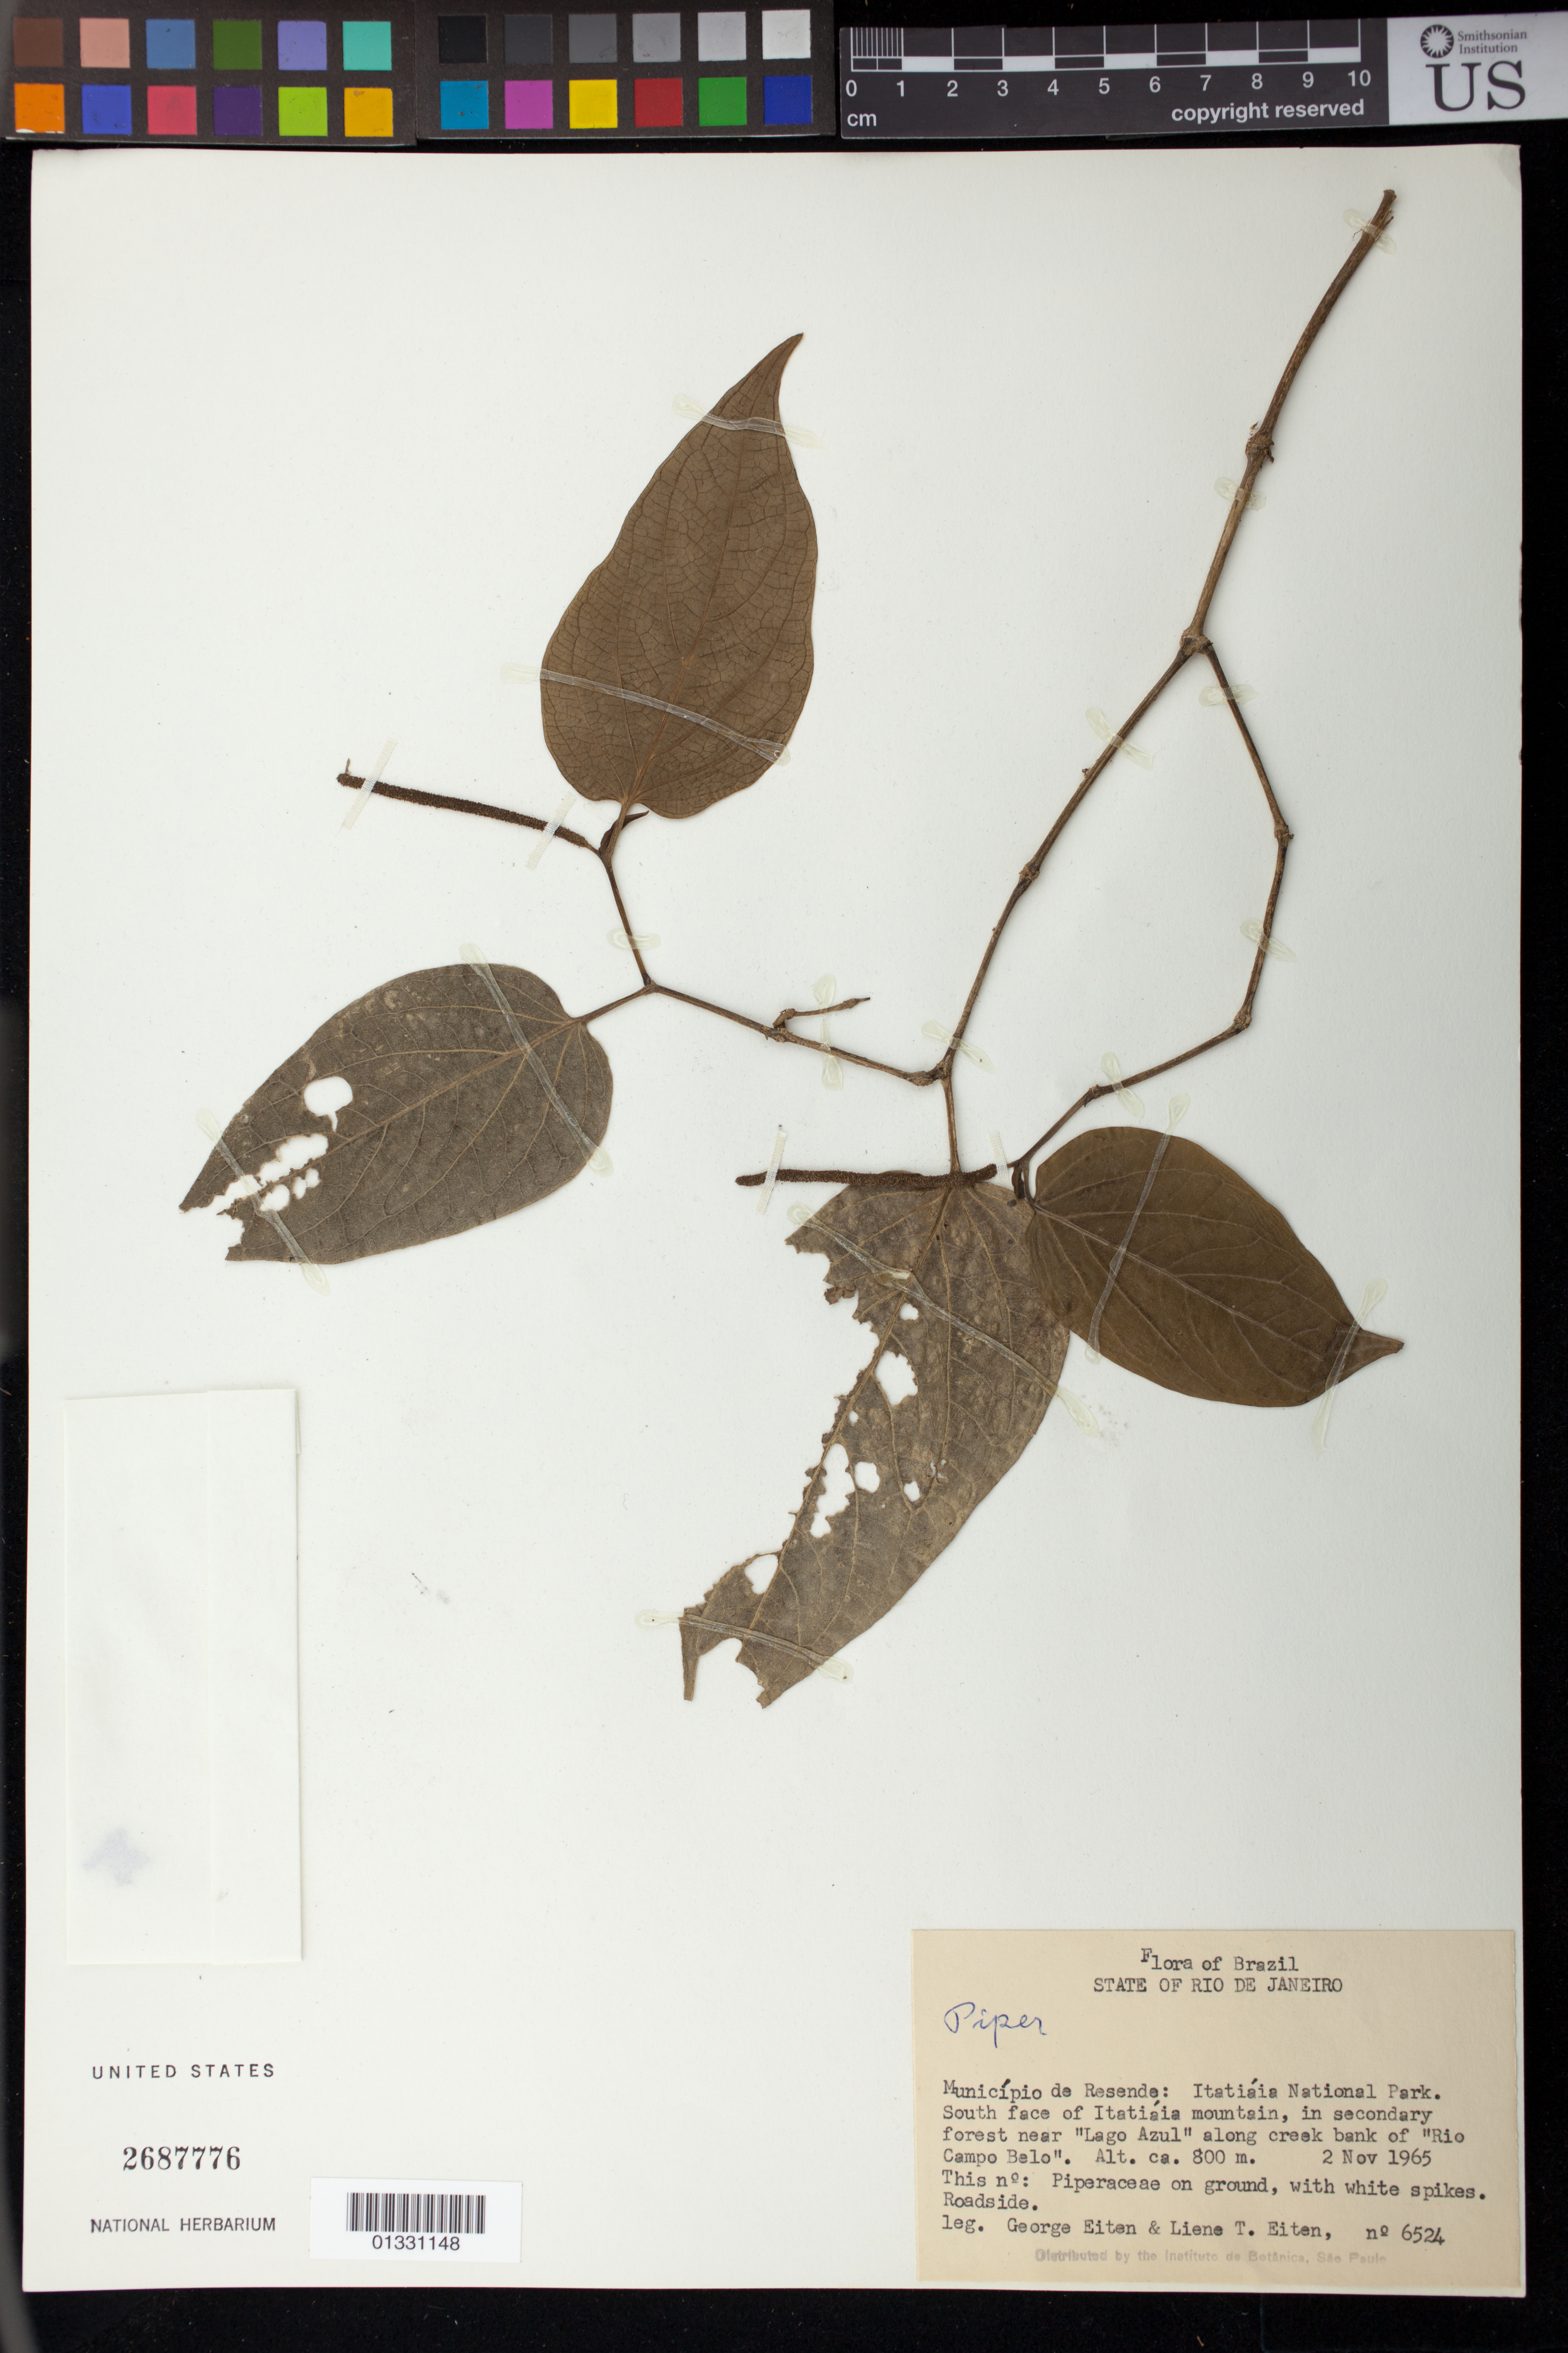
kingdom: Plantae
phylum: Tracheophyta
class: Magnoliopsida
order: Piperales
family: Piperaceae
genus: Piper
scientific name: Piper sp.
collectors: G. Eiten & L. T. Eiten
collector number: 6524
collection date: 1965-11-02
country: Brazil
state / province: Rio de Janeiro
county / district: Resende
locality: Itatiaia National Park. South face of Itatiaia mountain, in secondary forest near "Lago Azul" along creek bank of Rio Campo Belo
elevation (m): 800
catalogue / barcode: US 2687776